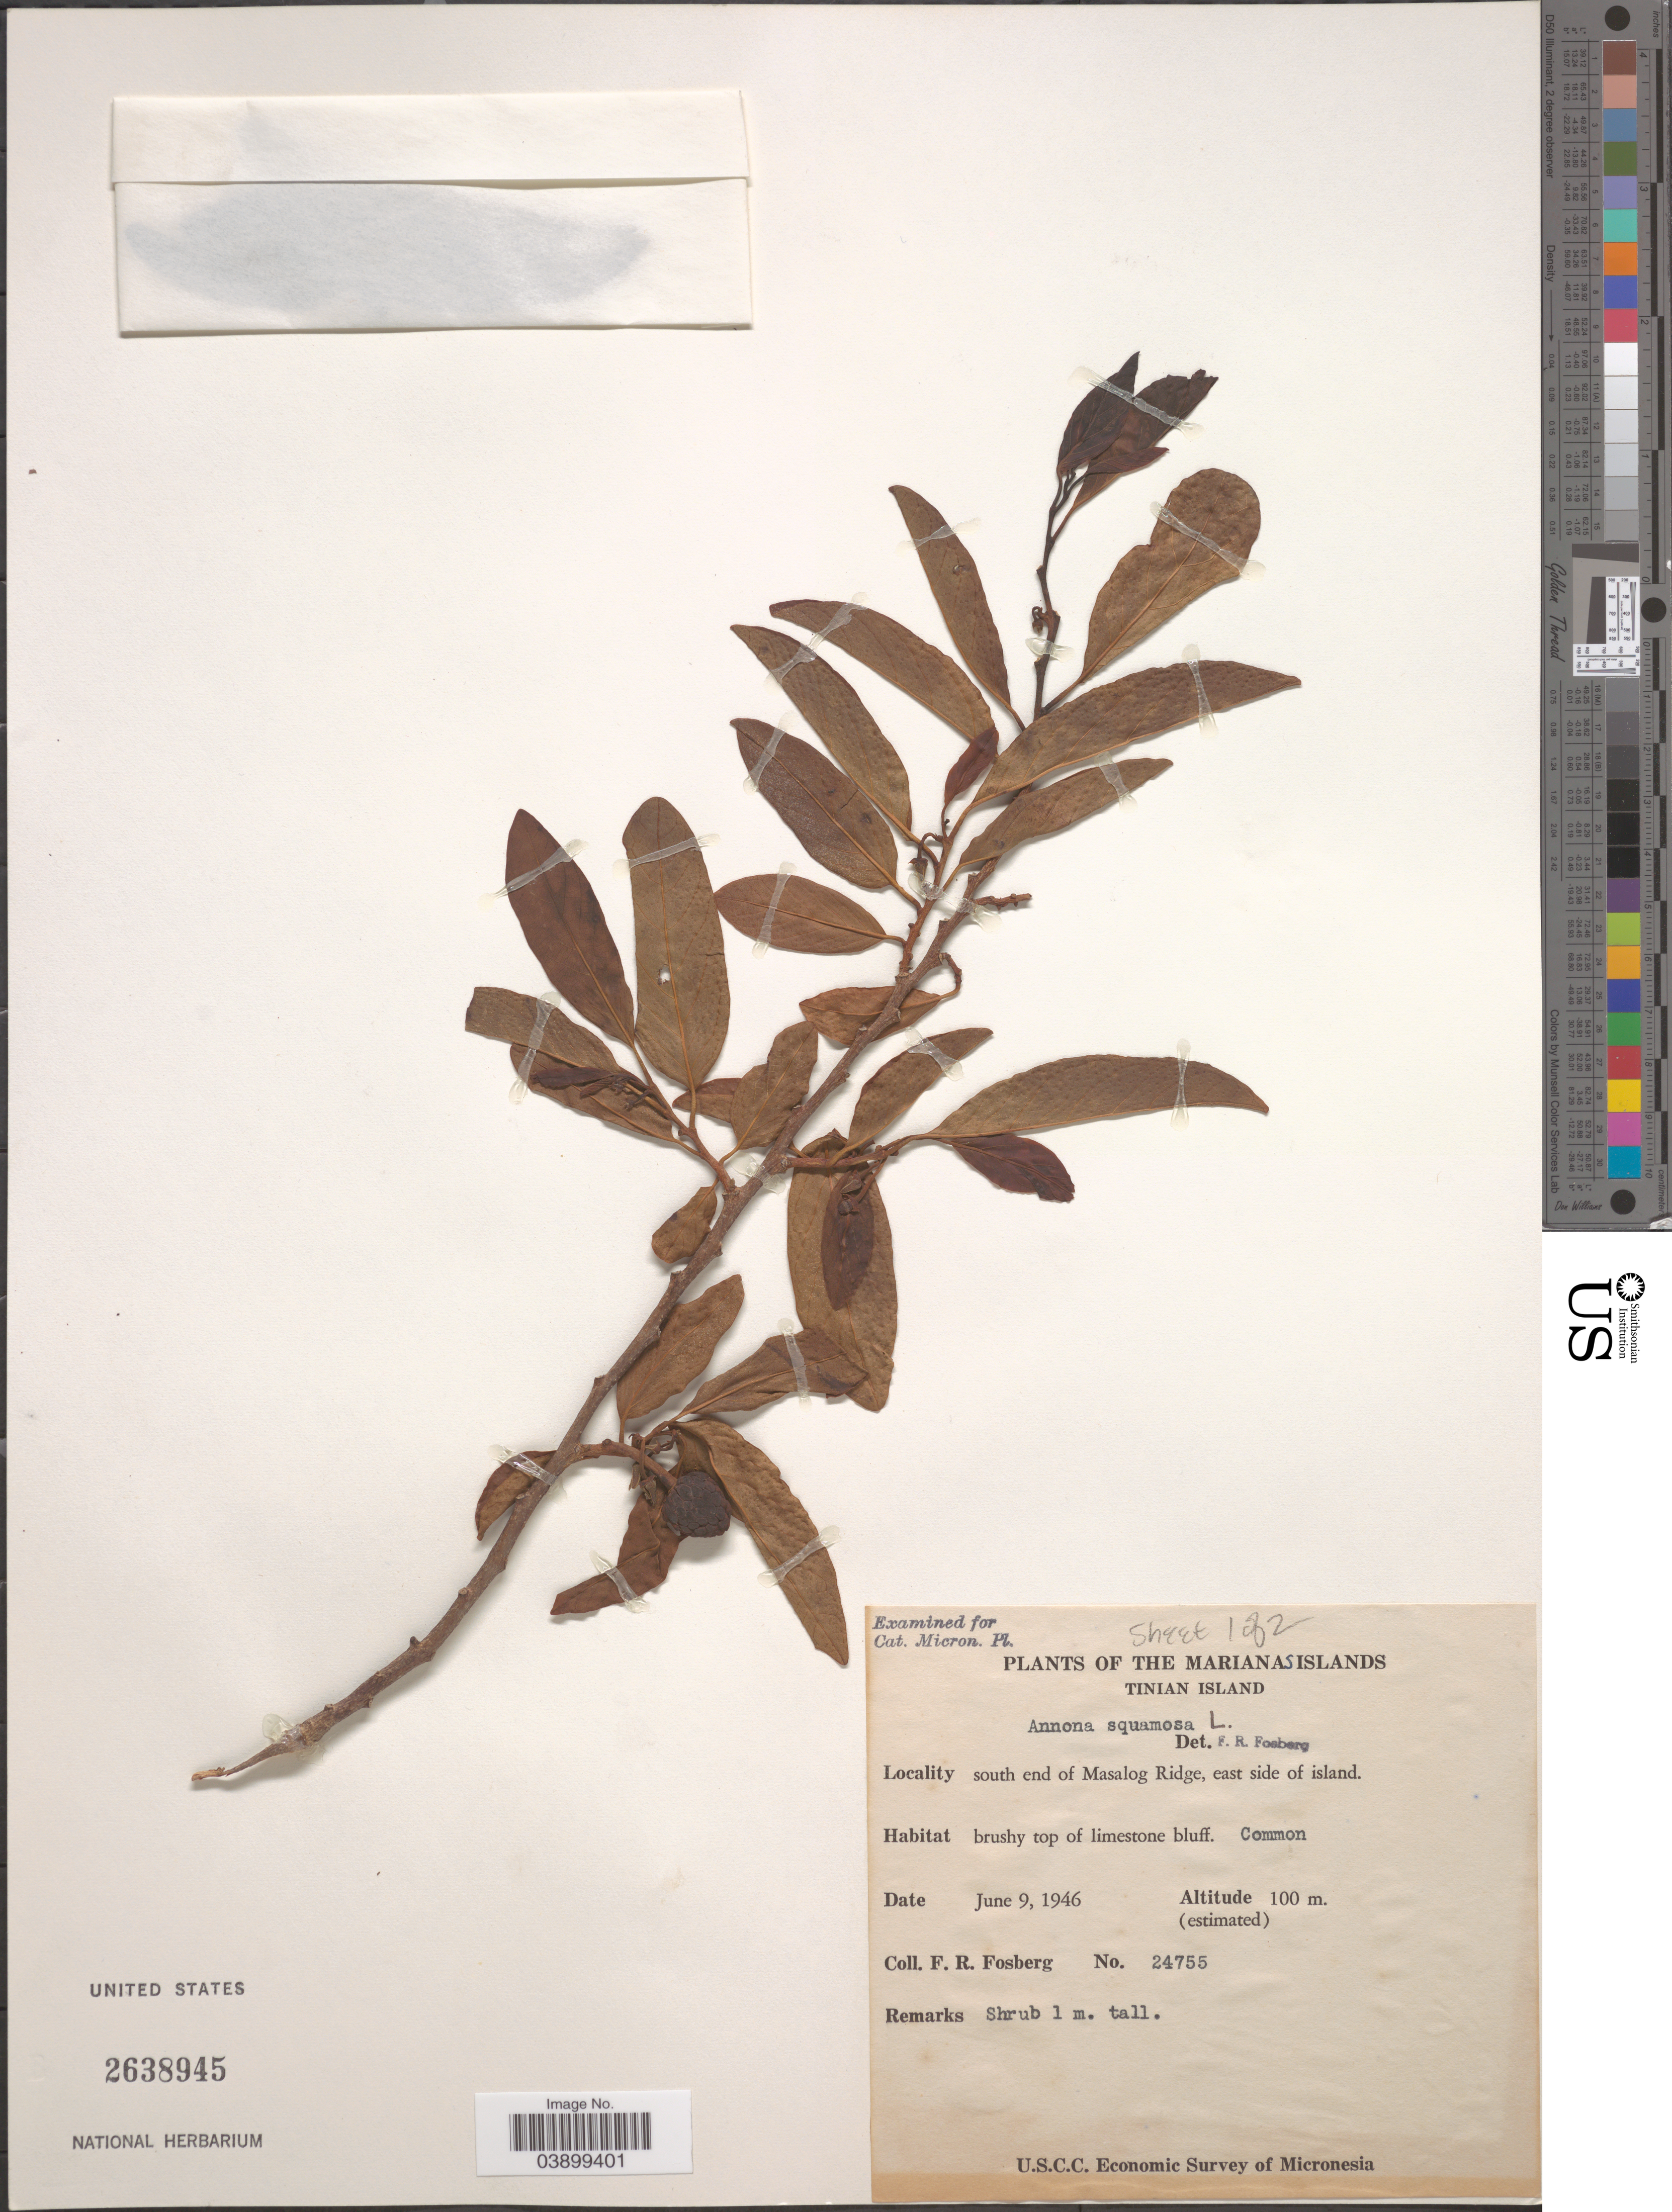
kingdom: Plantae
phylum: Tracheophyta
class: Magnoliopsida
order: Magnoliales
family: Annonaceae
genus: Annona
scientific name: Annona squamosa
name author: L.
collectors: F. R. Fosberg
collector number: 24755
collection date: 1946-06-09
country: Northern Mariana Islands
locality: Marianas Islands. Tinian Island. South end of Masalog Ridge, east side of island.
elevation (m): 100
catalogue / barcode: US 2638945